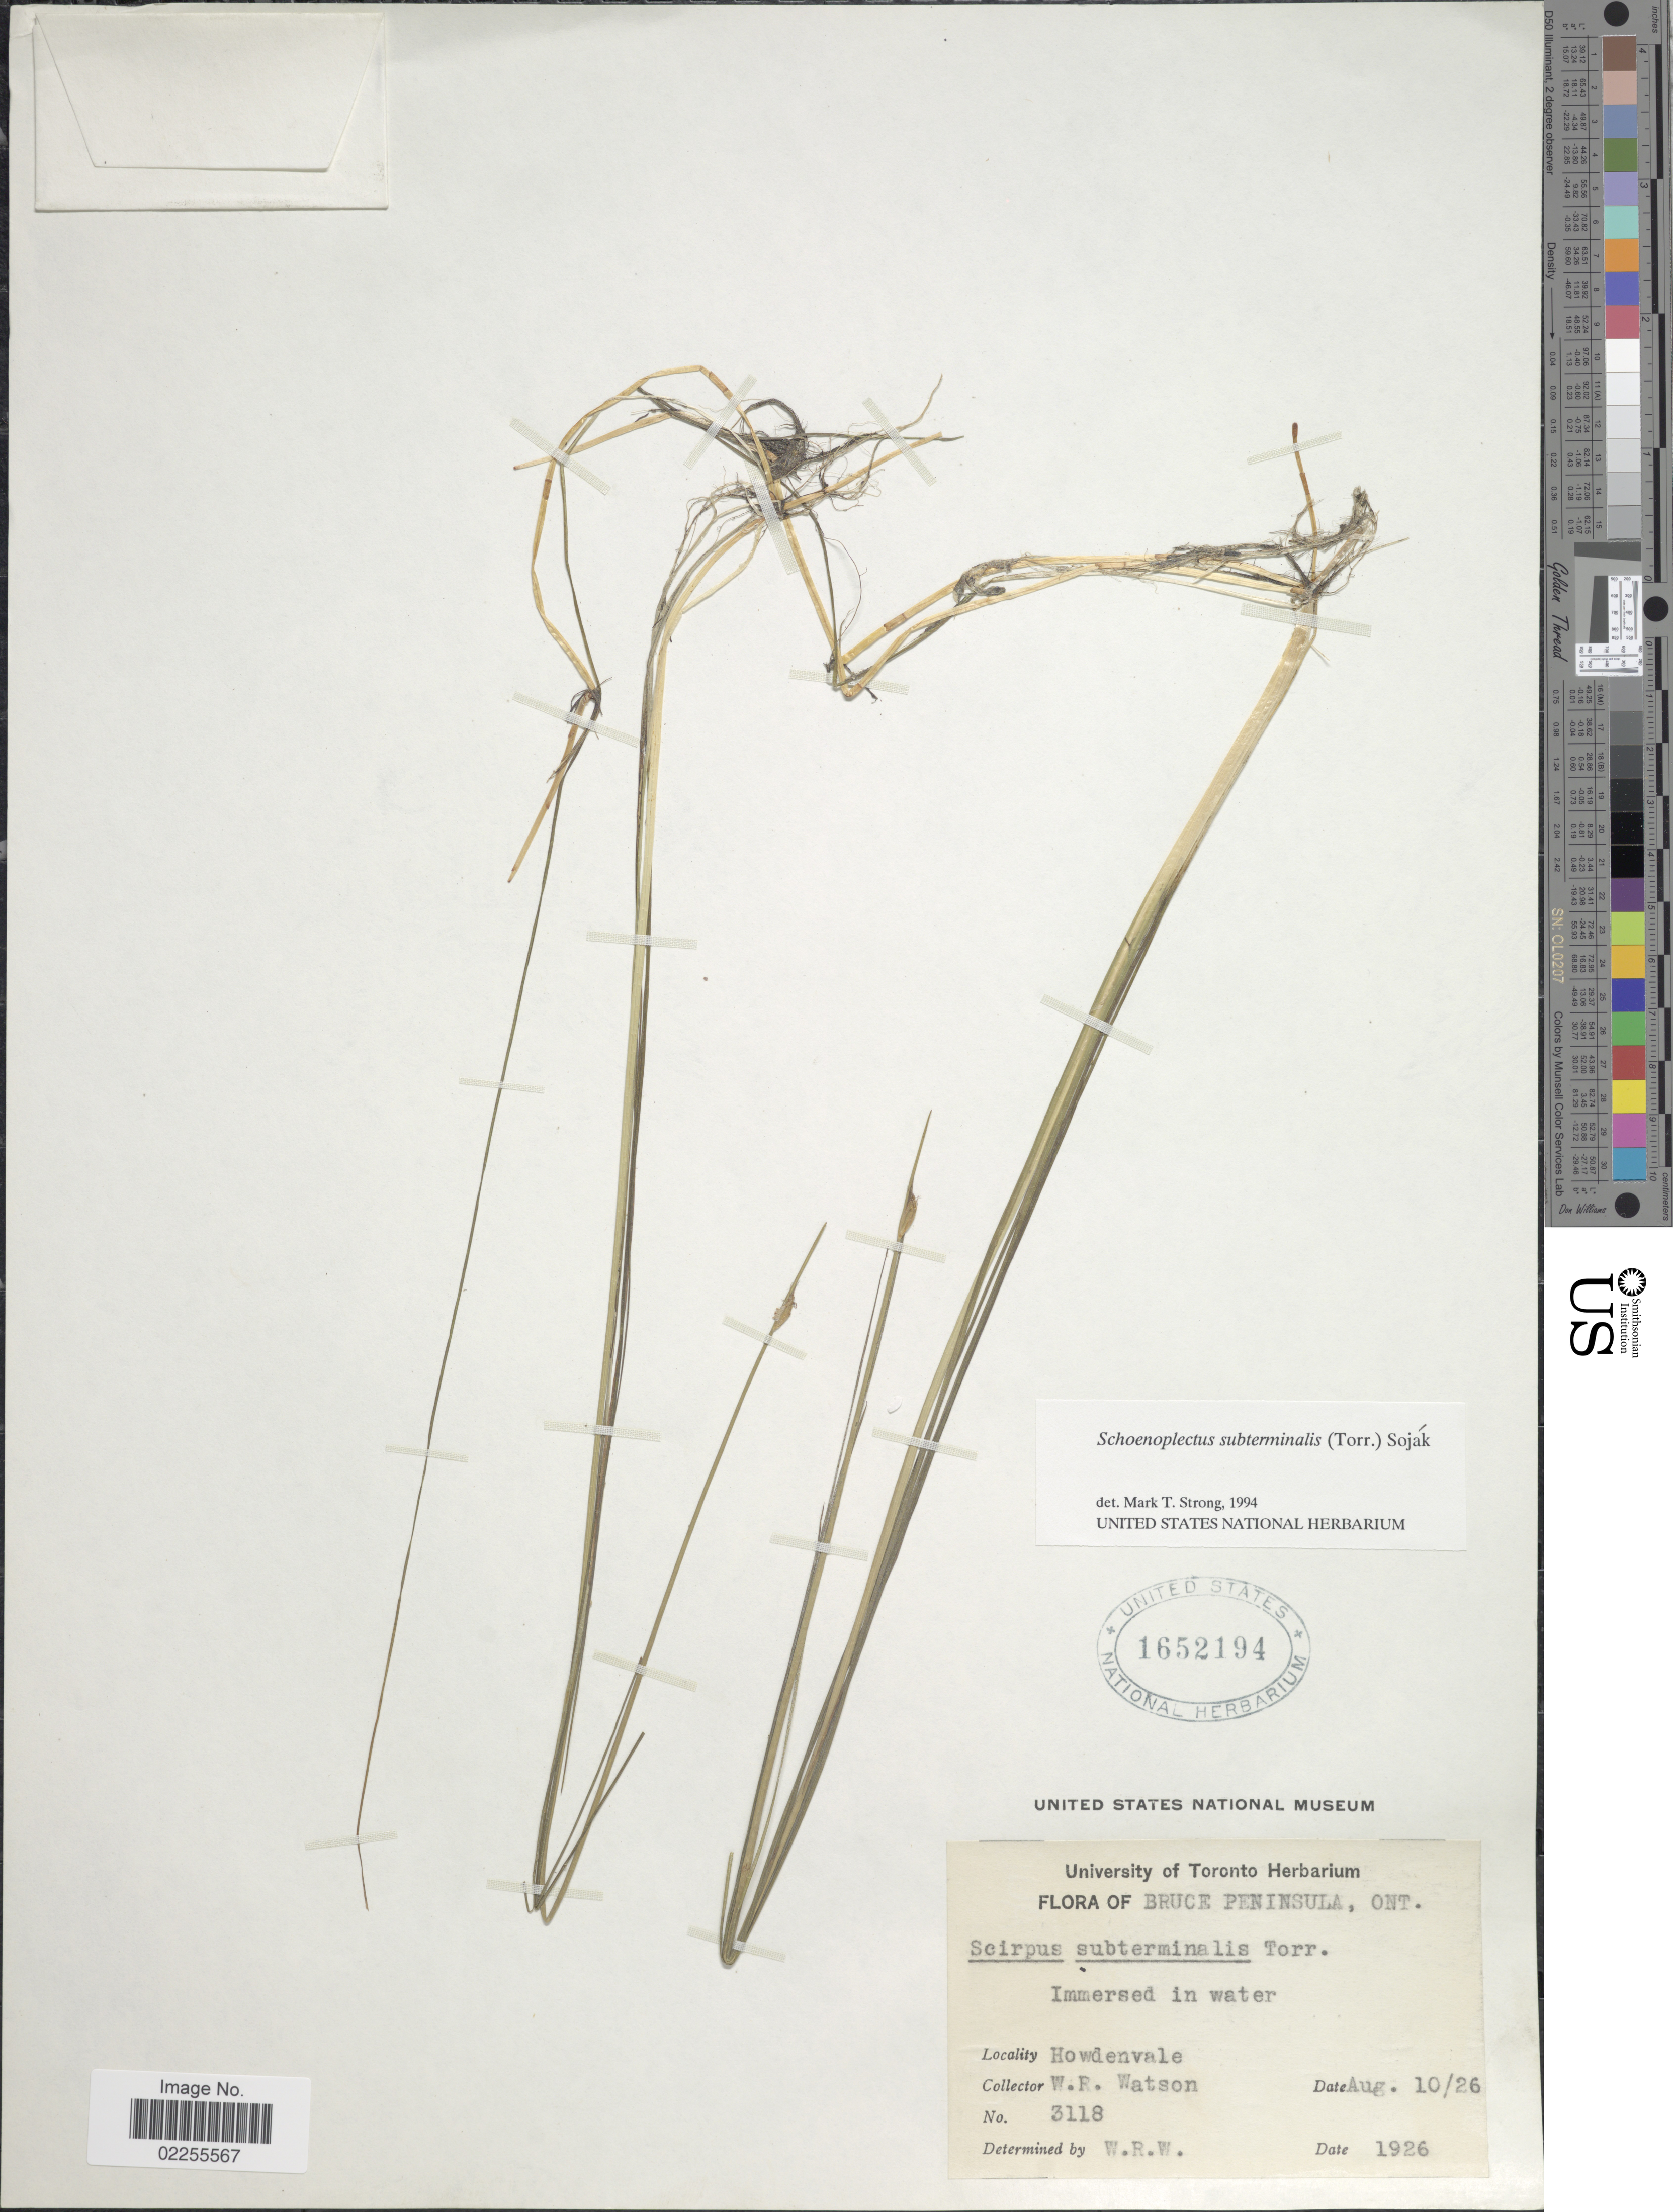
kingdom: Plantae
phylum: Tracheophyta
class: Liliopsida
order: Poales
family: Cyperaceae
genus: Schoenoplectus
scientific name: Schoenoplectus subterminalis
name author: (Torr.) Soják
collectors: W. R. Watson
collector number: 3118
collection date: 1926-08-10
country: Canada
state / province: Ontario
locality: Bruce Peninsula, Howdenvale.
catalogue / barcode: US 1652194